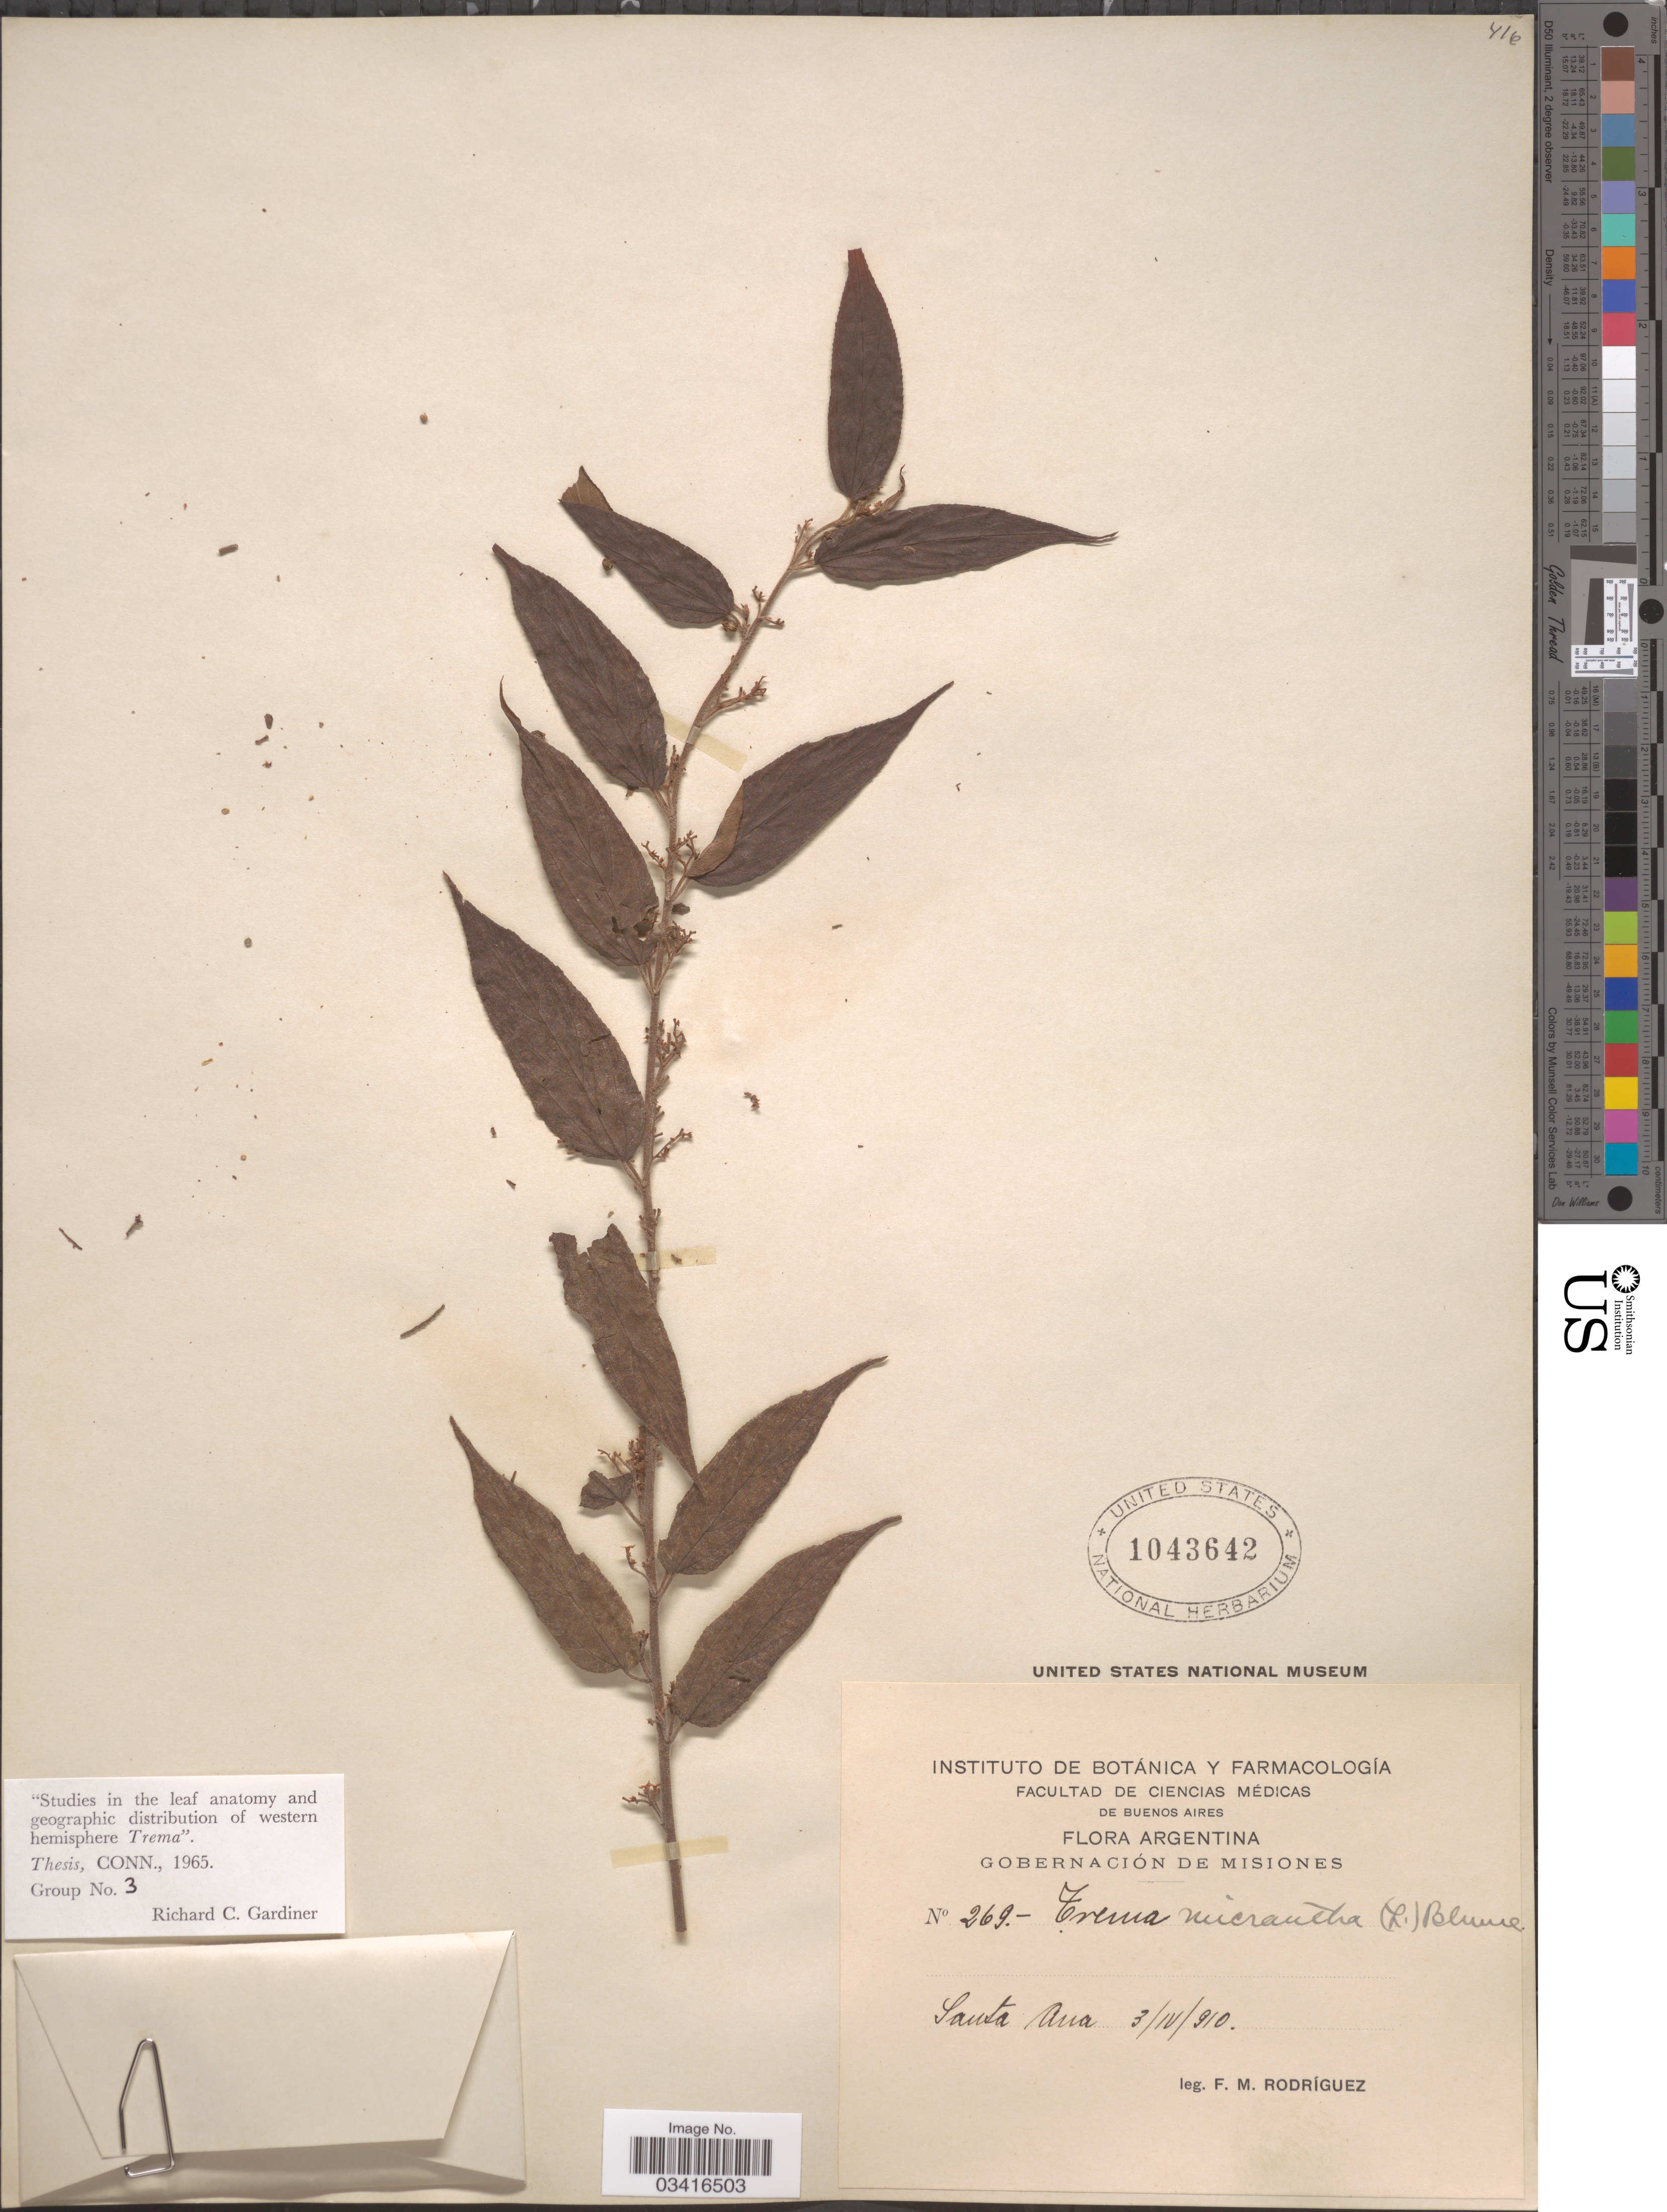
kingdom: Plantae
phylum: Tracheophyta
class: Magnoliopsida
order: Rosales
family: Cannabaceae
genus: Trema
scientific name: Trema micranthum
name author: (L.) Blume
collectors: F. M. Rodriguez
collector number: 269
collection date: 1910-04-03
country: Argentina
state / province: Misiones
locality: Gobernación de Misiones. Santa Ana.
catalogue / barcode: US 1043642